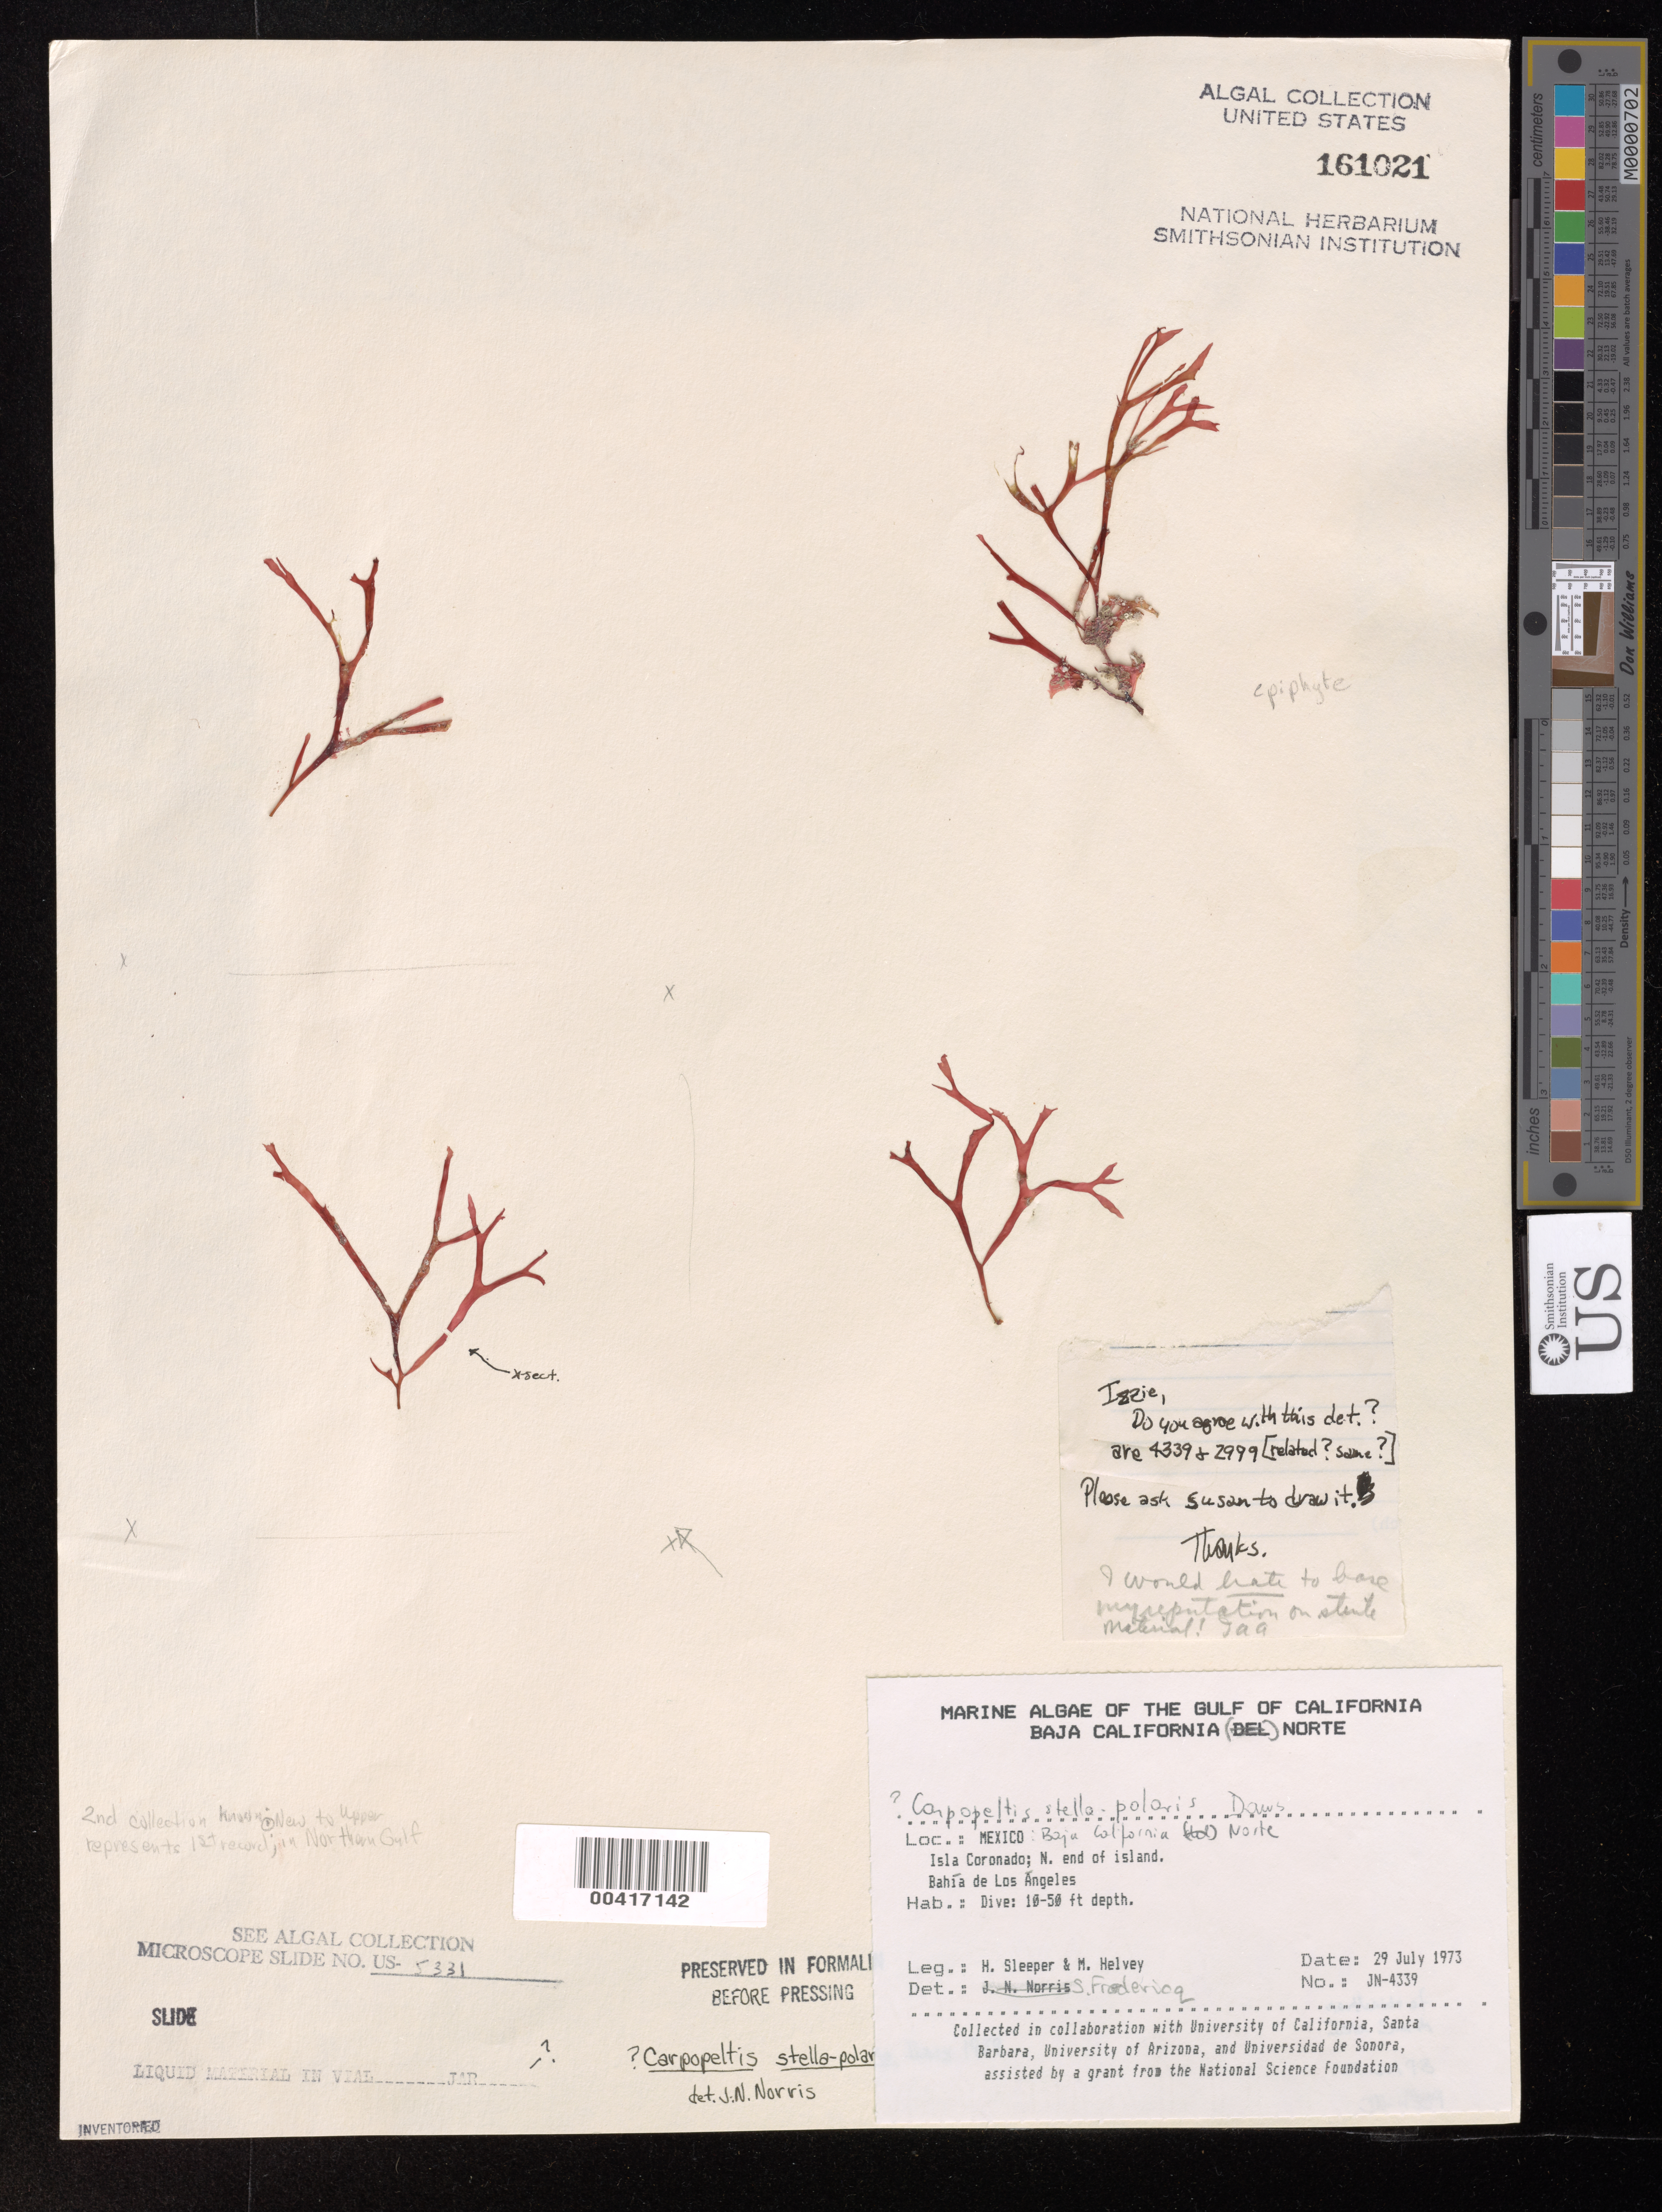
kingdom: Plantae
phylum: Rhodophyta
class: Florideophyceae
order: Halymeniales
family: Halymeniaceae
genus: Carpopeltis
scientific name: Carpopeltis stella-polaris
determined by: Norris, James N.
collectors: H. Sleeper & M. Helvey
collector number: JN-4339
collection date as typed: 29 Jul 1973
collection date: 1973-07-29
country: Mexico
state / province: Baja California Norte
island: Isla Coronado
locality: Bahia de los Angeles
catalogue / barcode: US 161021